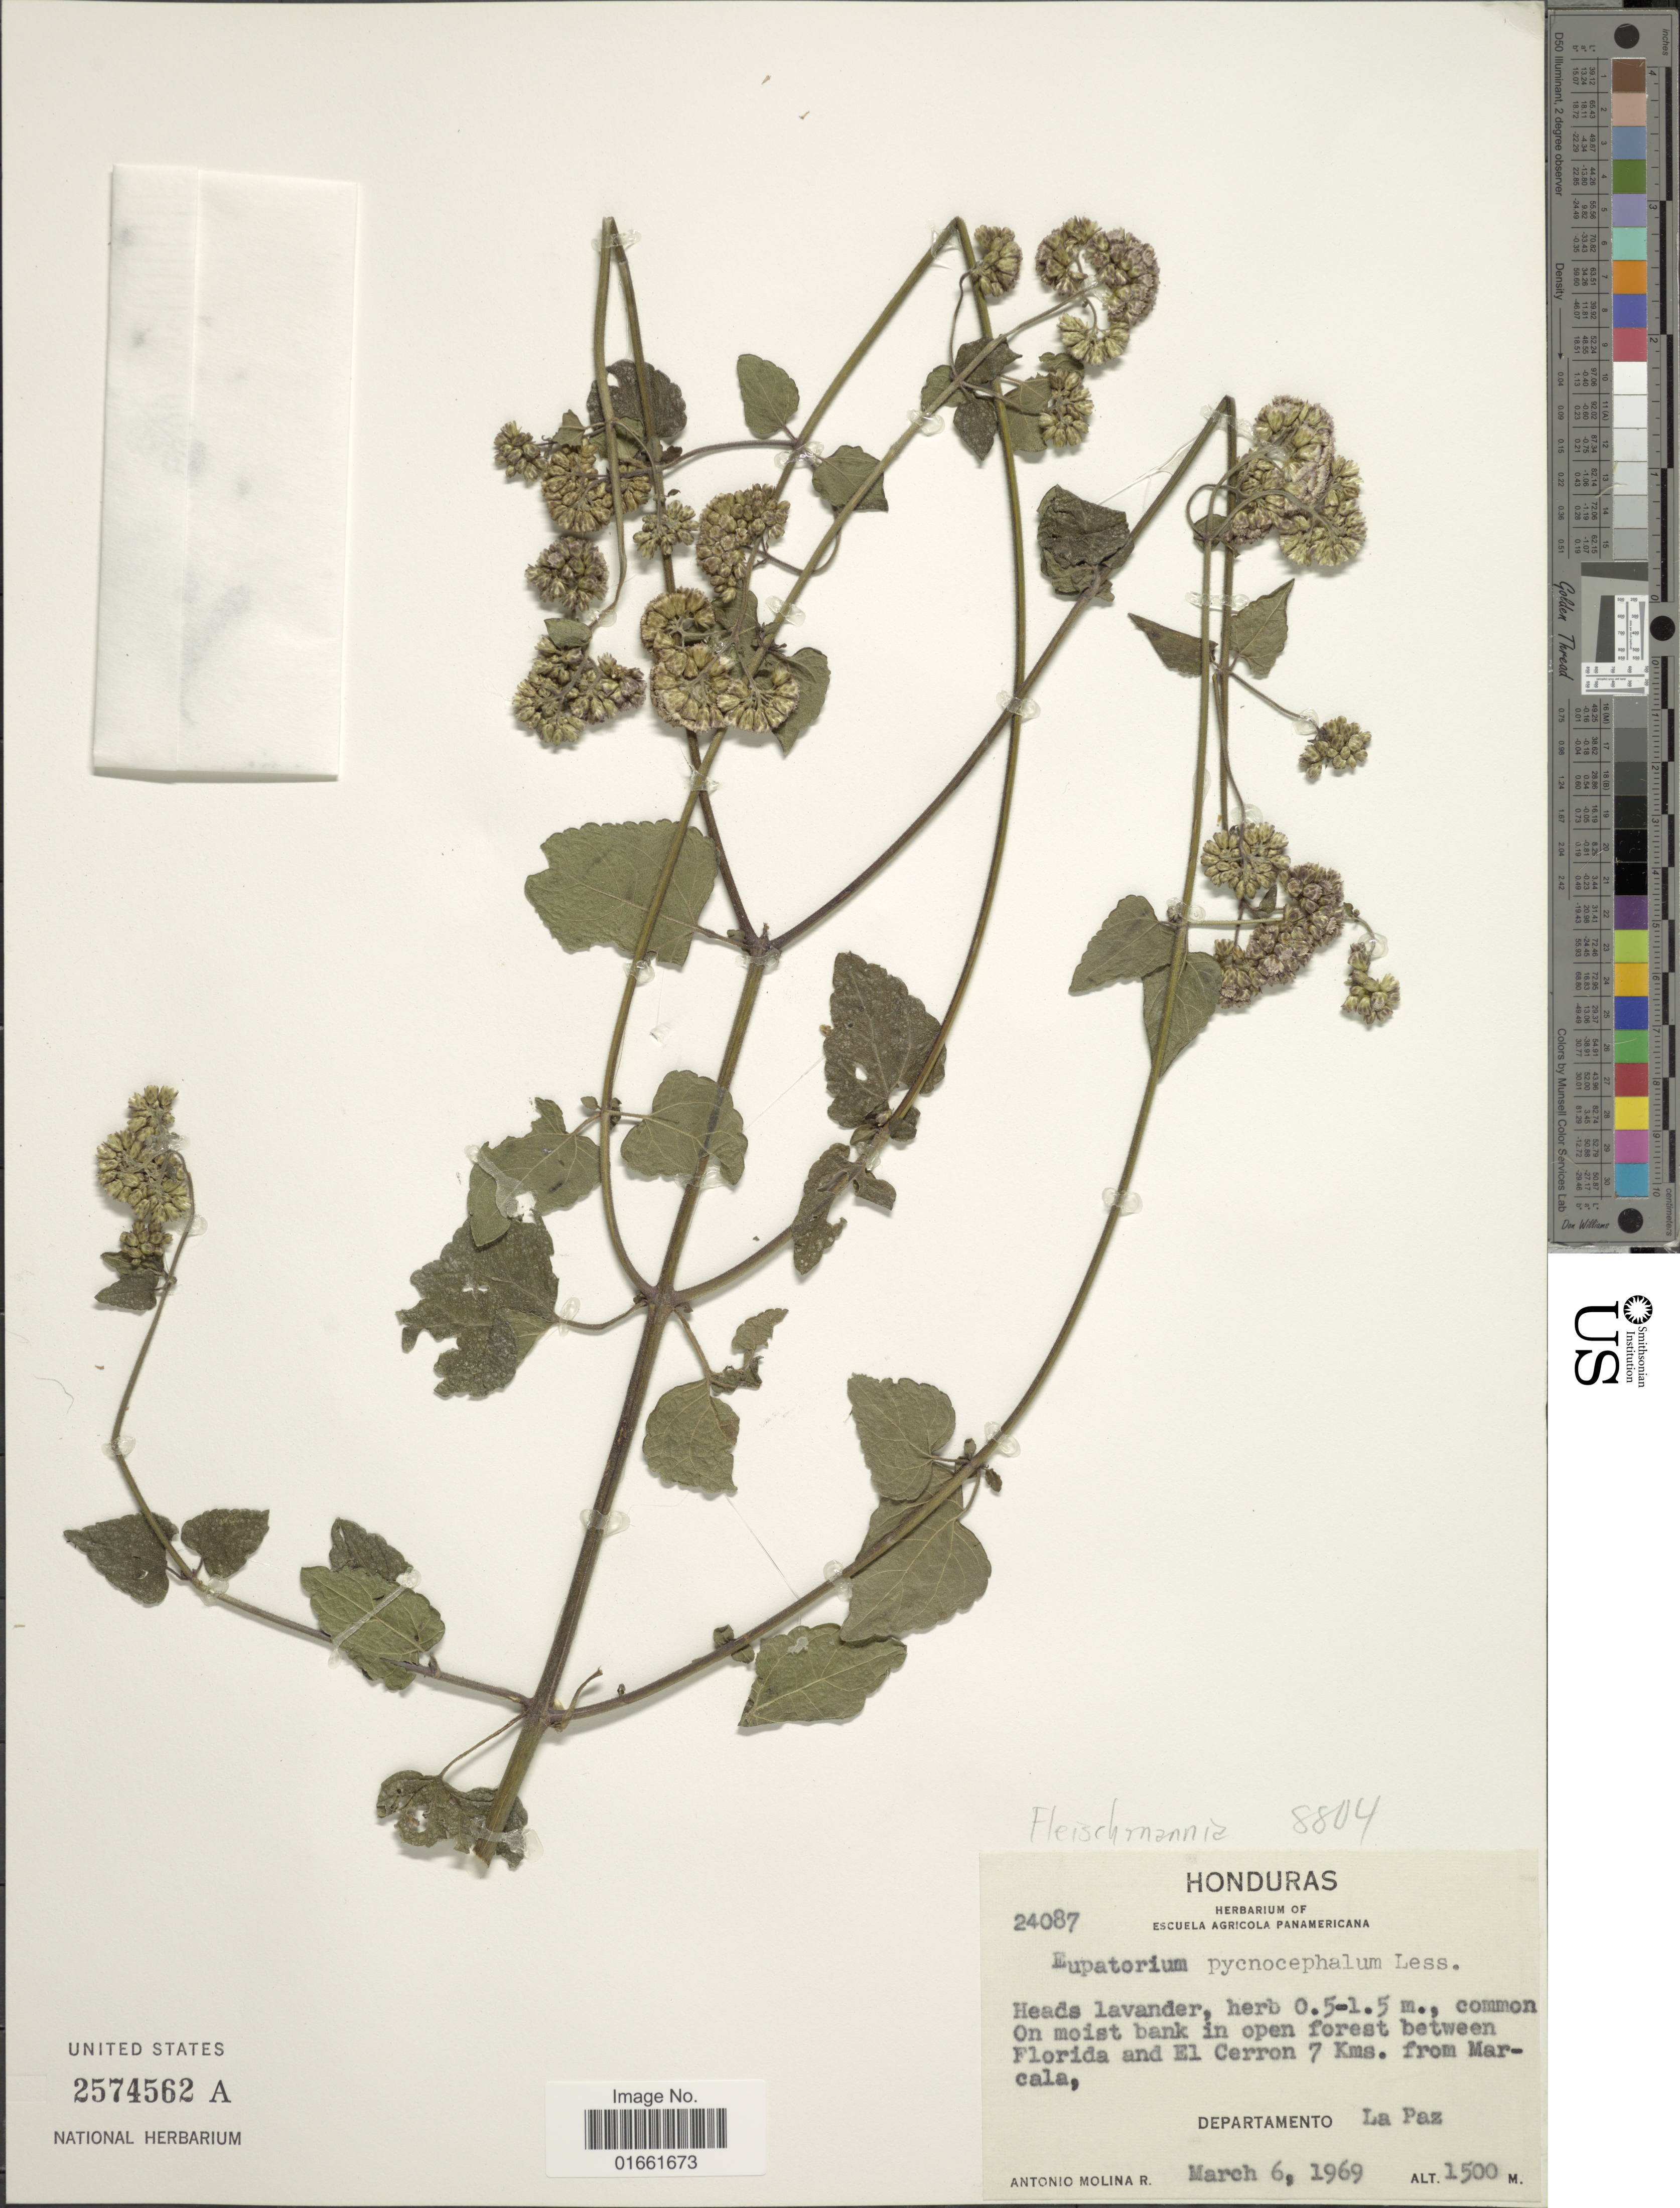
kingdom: Plantae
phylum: Tracheophyta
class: Magnoliopsida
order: Asterales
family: Asteraceae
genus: Fleischmannia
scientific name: Fleischmannia pratensis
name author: (Klatt) R.M. King & H. Rob.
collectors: A. Molina R.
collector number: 24087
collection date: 1969-03-03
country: Honduras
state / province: La Paz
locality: On moist bank in open forest between Florida and El Cerron 7 kms. from Marcala, Departamento La Paz.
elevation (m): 1500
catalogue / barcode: US 2574562A